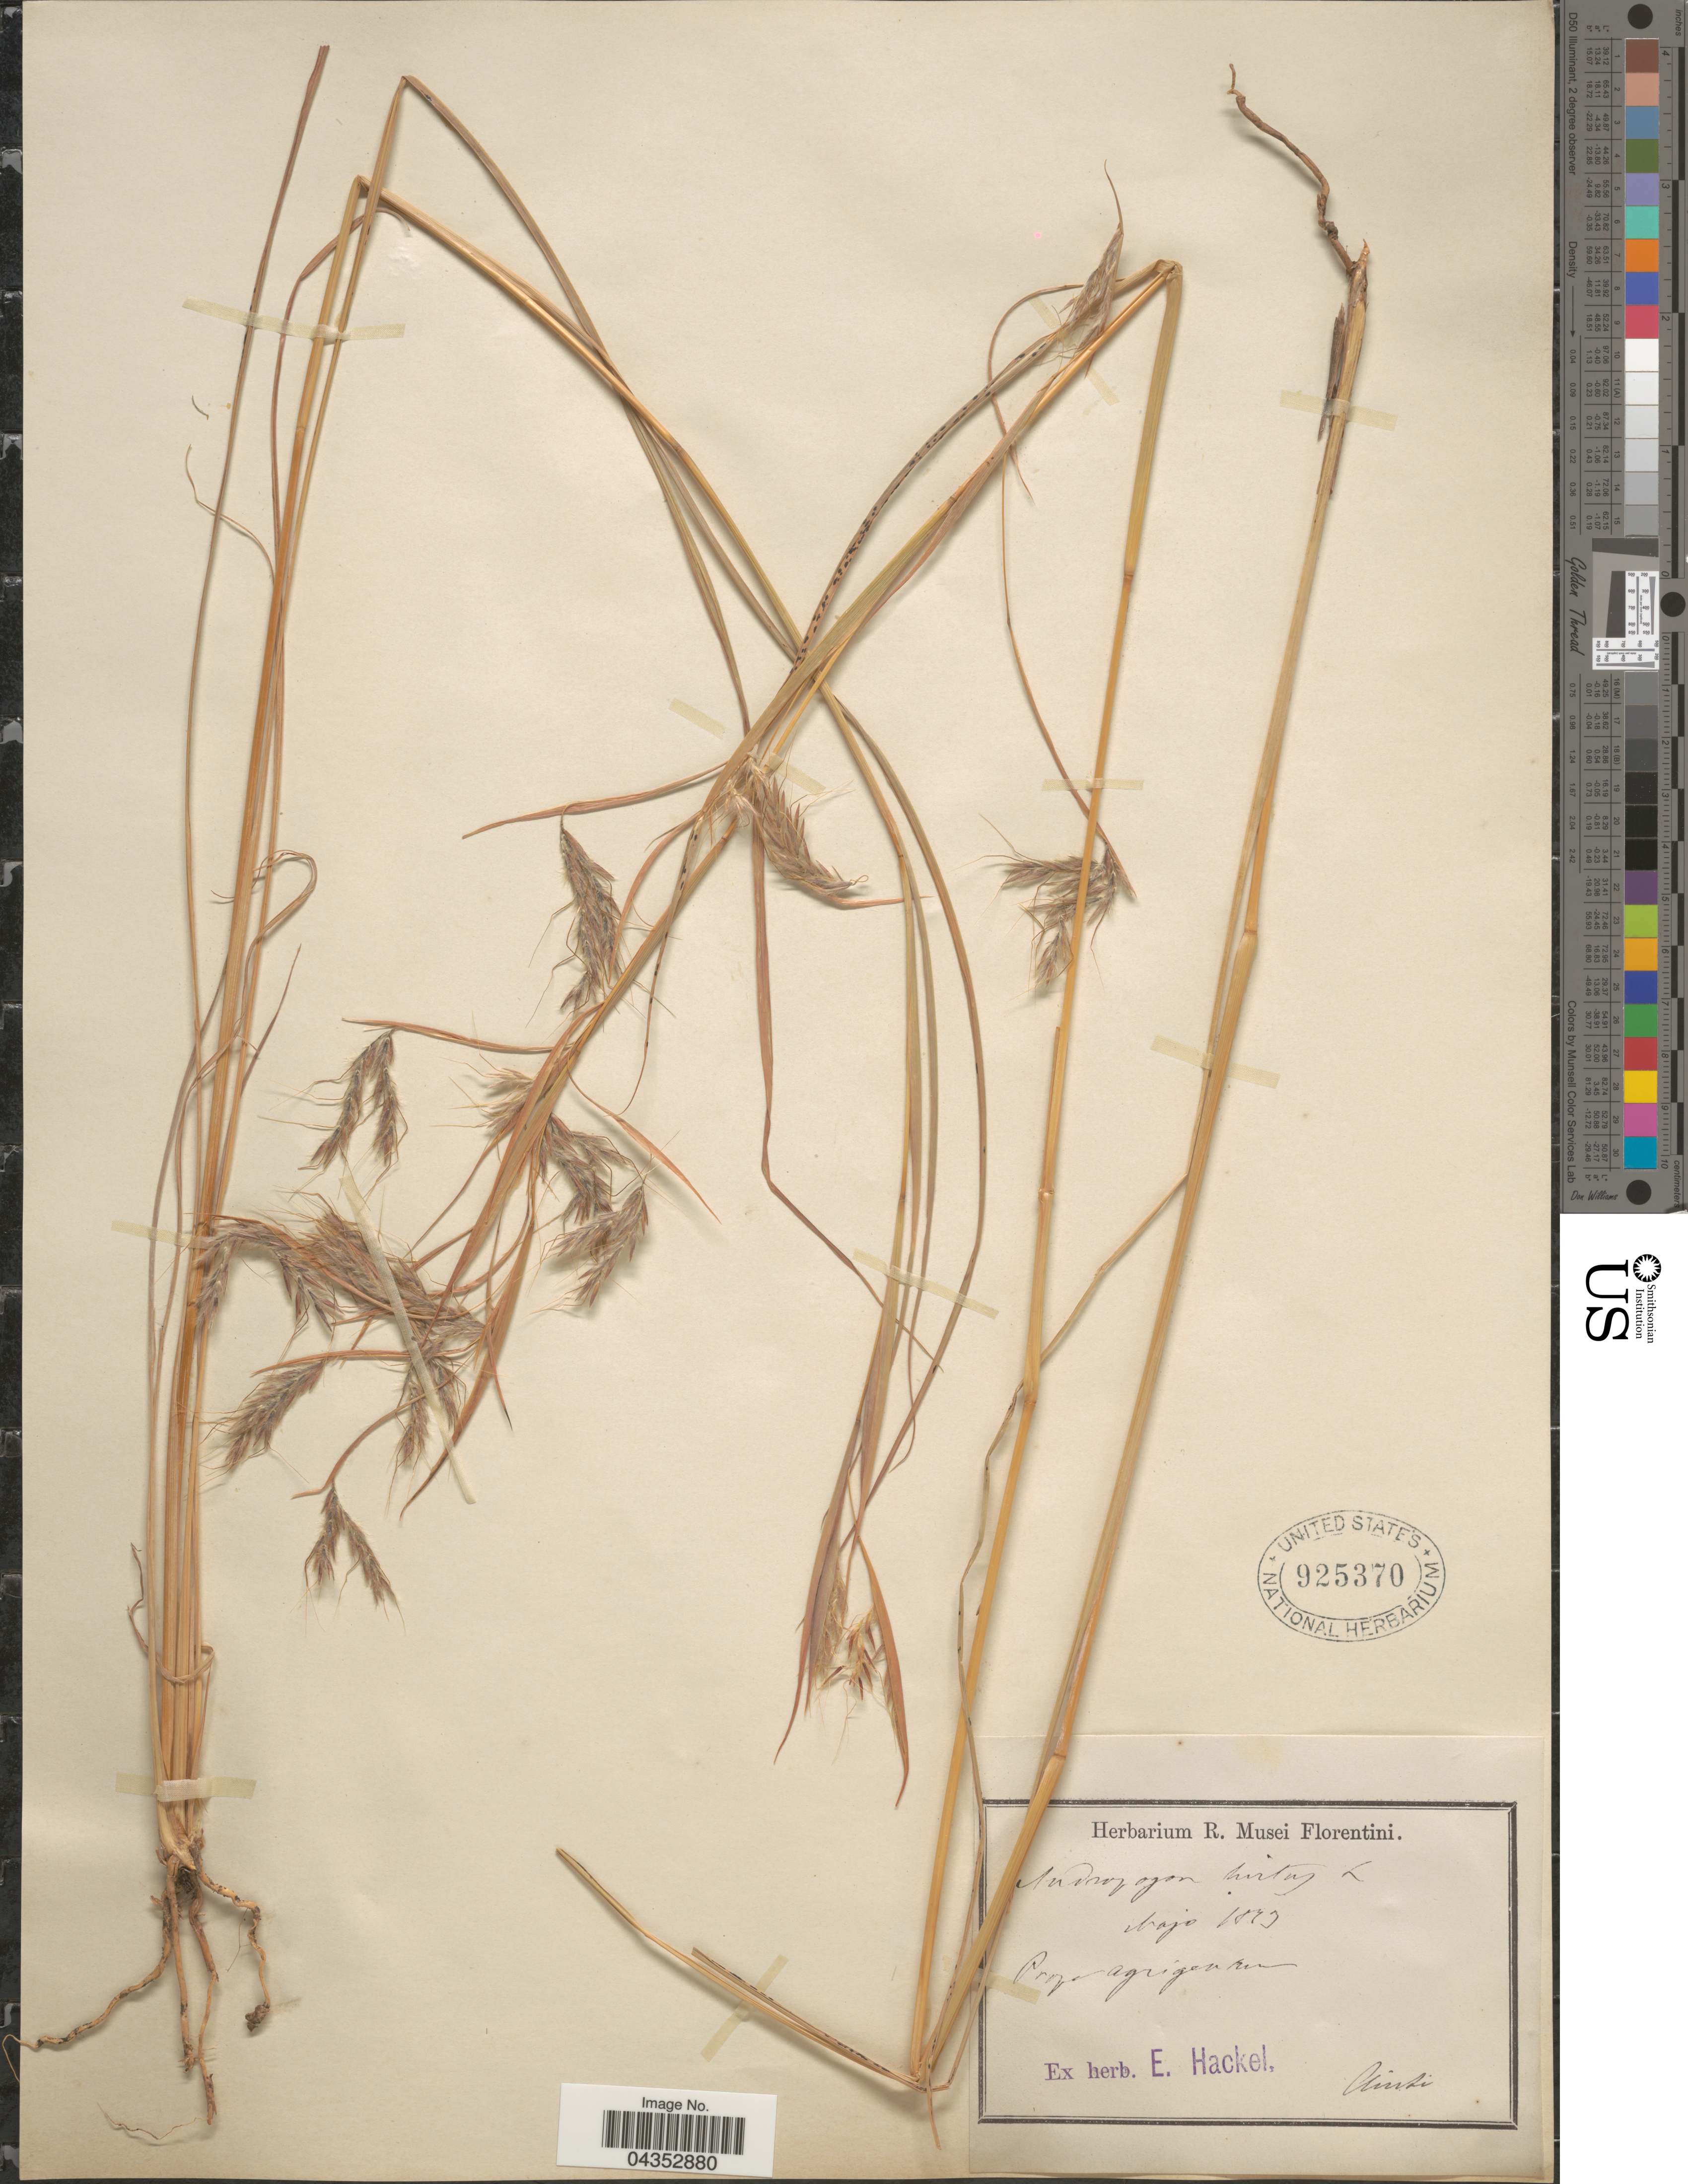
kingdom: Plantae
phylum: Tracheophyta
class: Liliopsida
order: Poales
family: Poaceae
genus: Hyparrhenia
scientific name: Hyparrhenia hirta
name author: (L.) Stapf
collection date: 1873-05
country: Italy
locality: Prope Agrigentum.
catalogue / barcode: US 925370